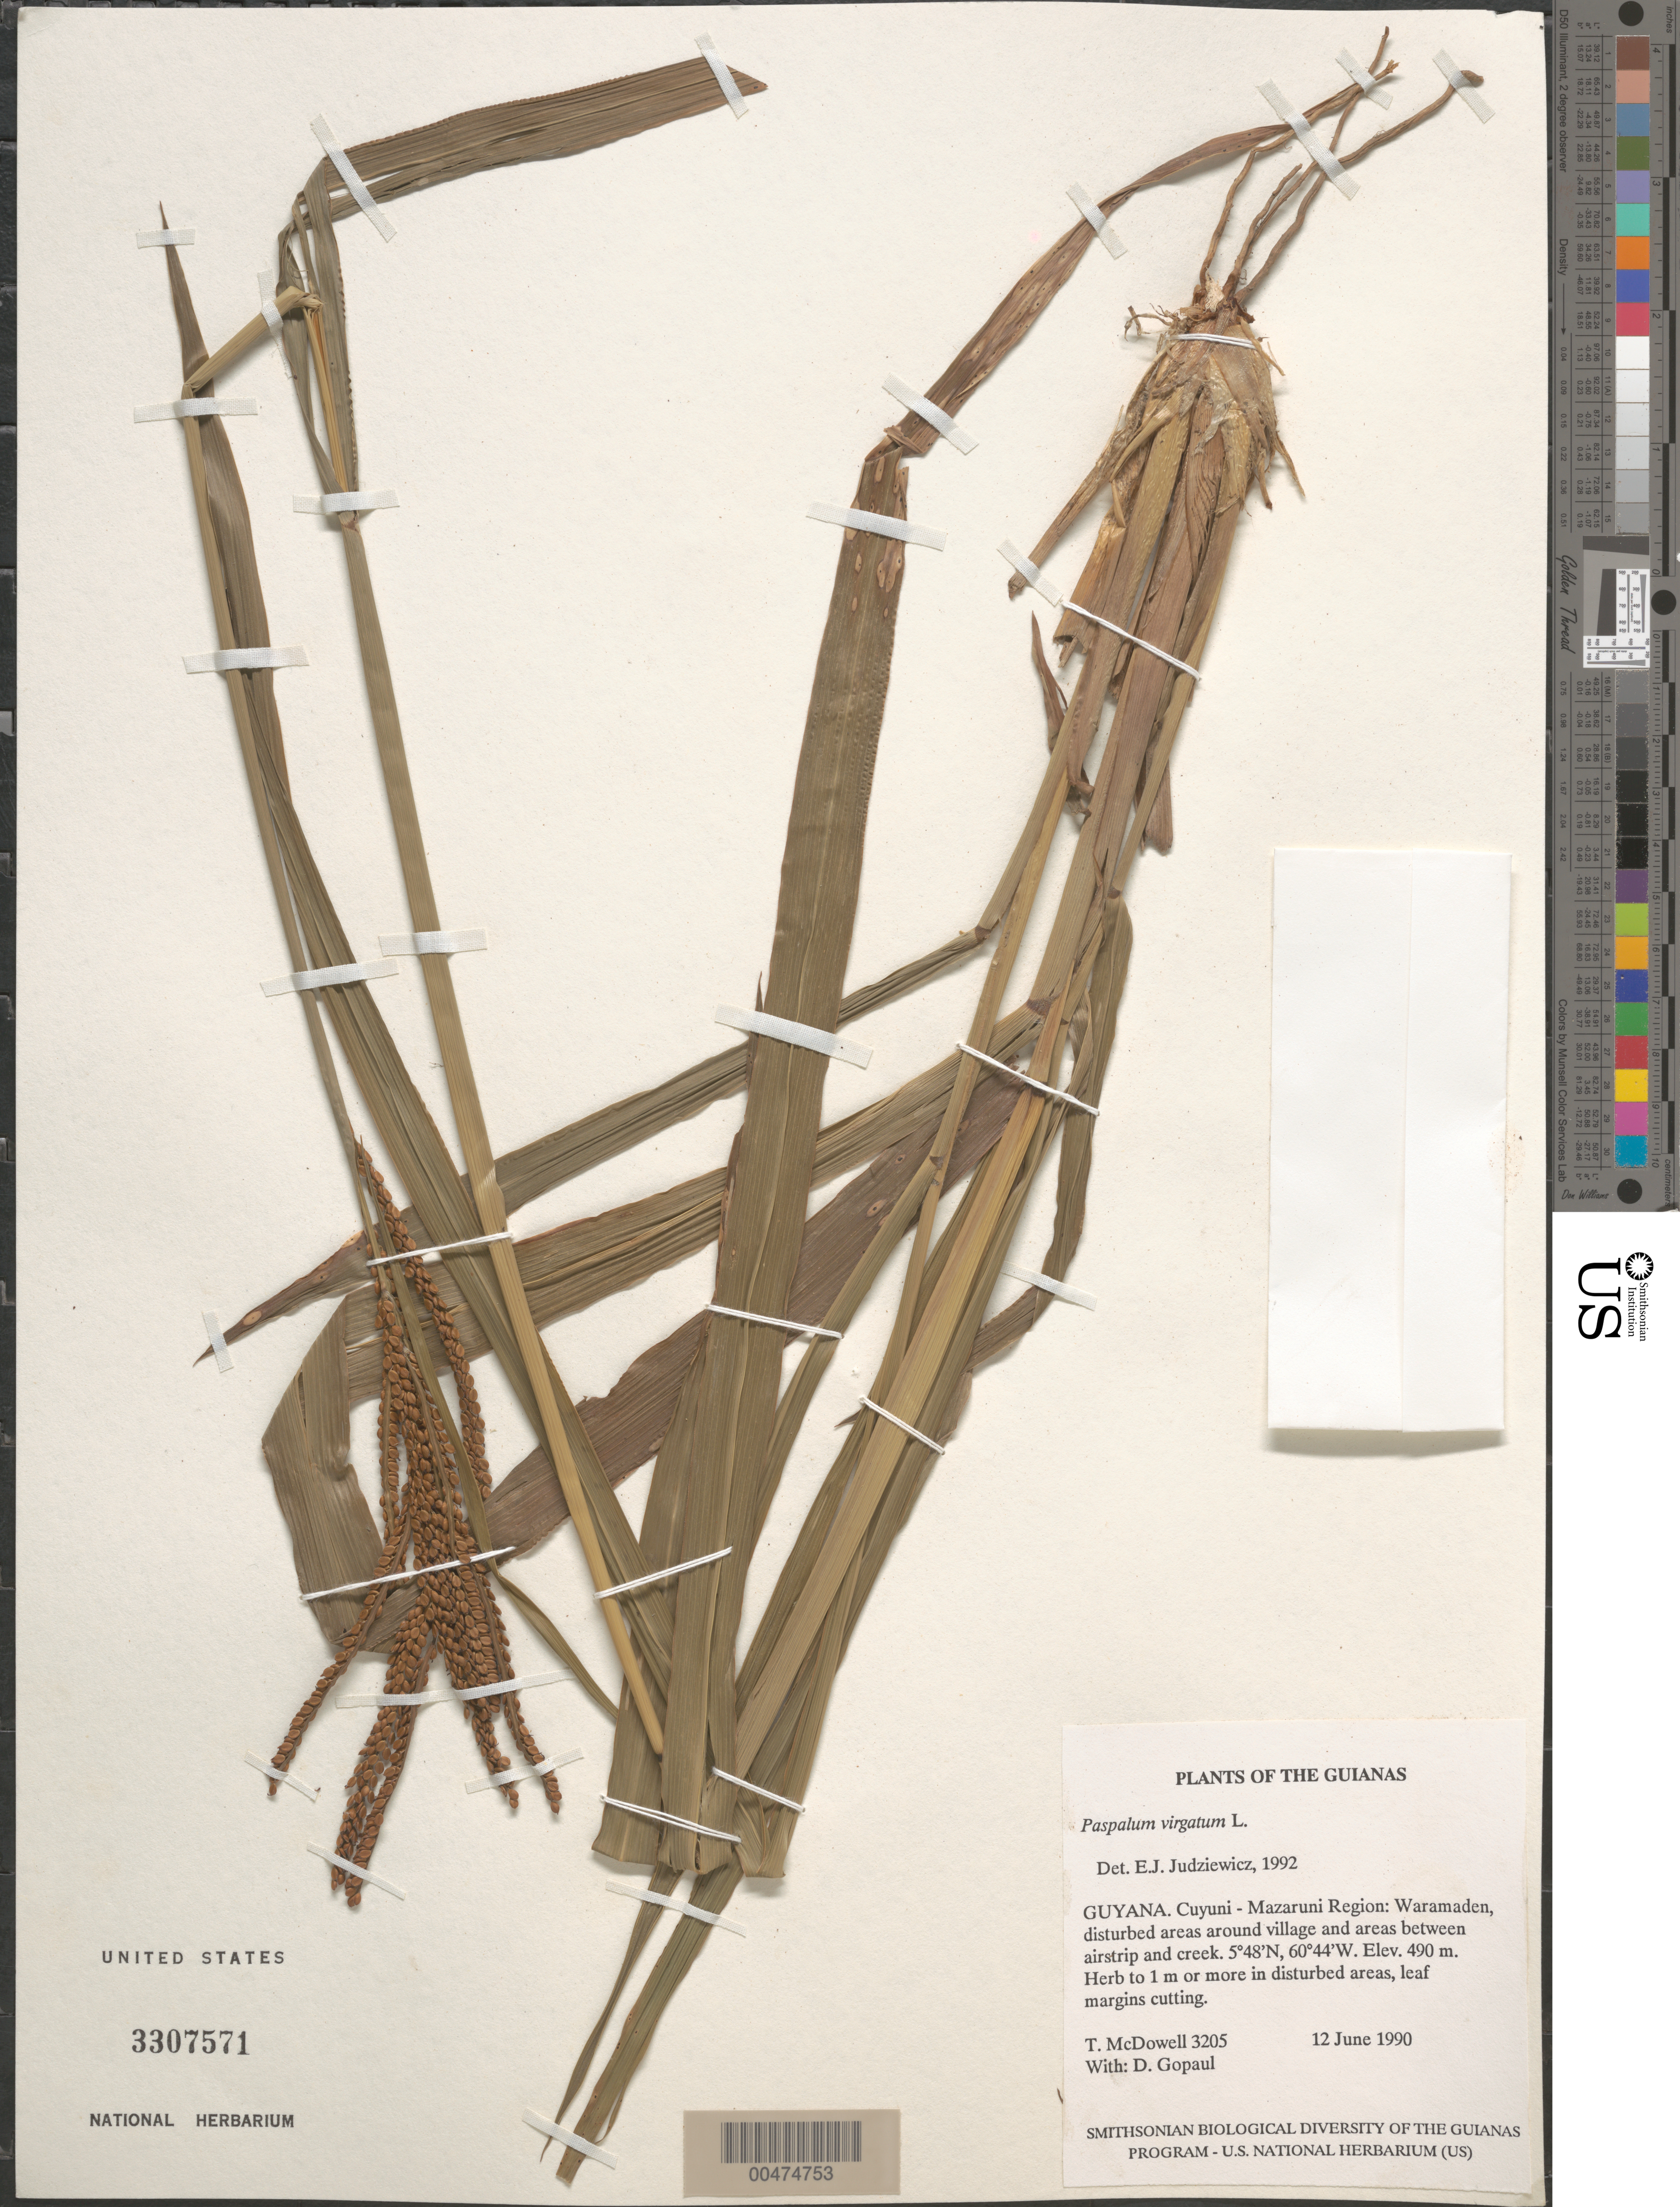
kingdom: Plantae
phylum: Tracheophyta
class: Liliopsida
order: Poales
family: Poaceae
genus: Paspalum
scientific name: Paspalum virgatum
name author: L.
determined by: Judziewicz, E. J.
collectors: T. McDowell & D. Gopaul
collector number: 3205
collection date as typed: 12 June 1990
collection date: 1990-06-12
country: Guyana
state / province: Cuyuni-Mazaruni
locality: Waramaden, around village and between airstrip and creek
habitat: Disturbed areas around village and disturbed woods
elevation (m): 490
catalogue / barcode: US 3307571